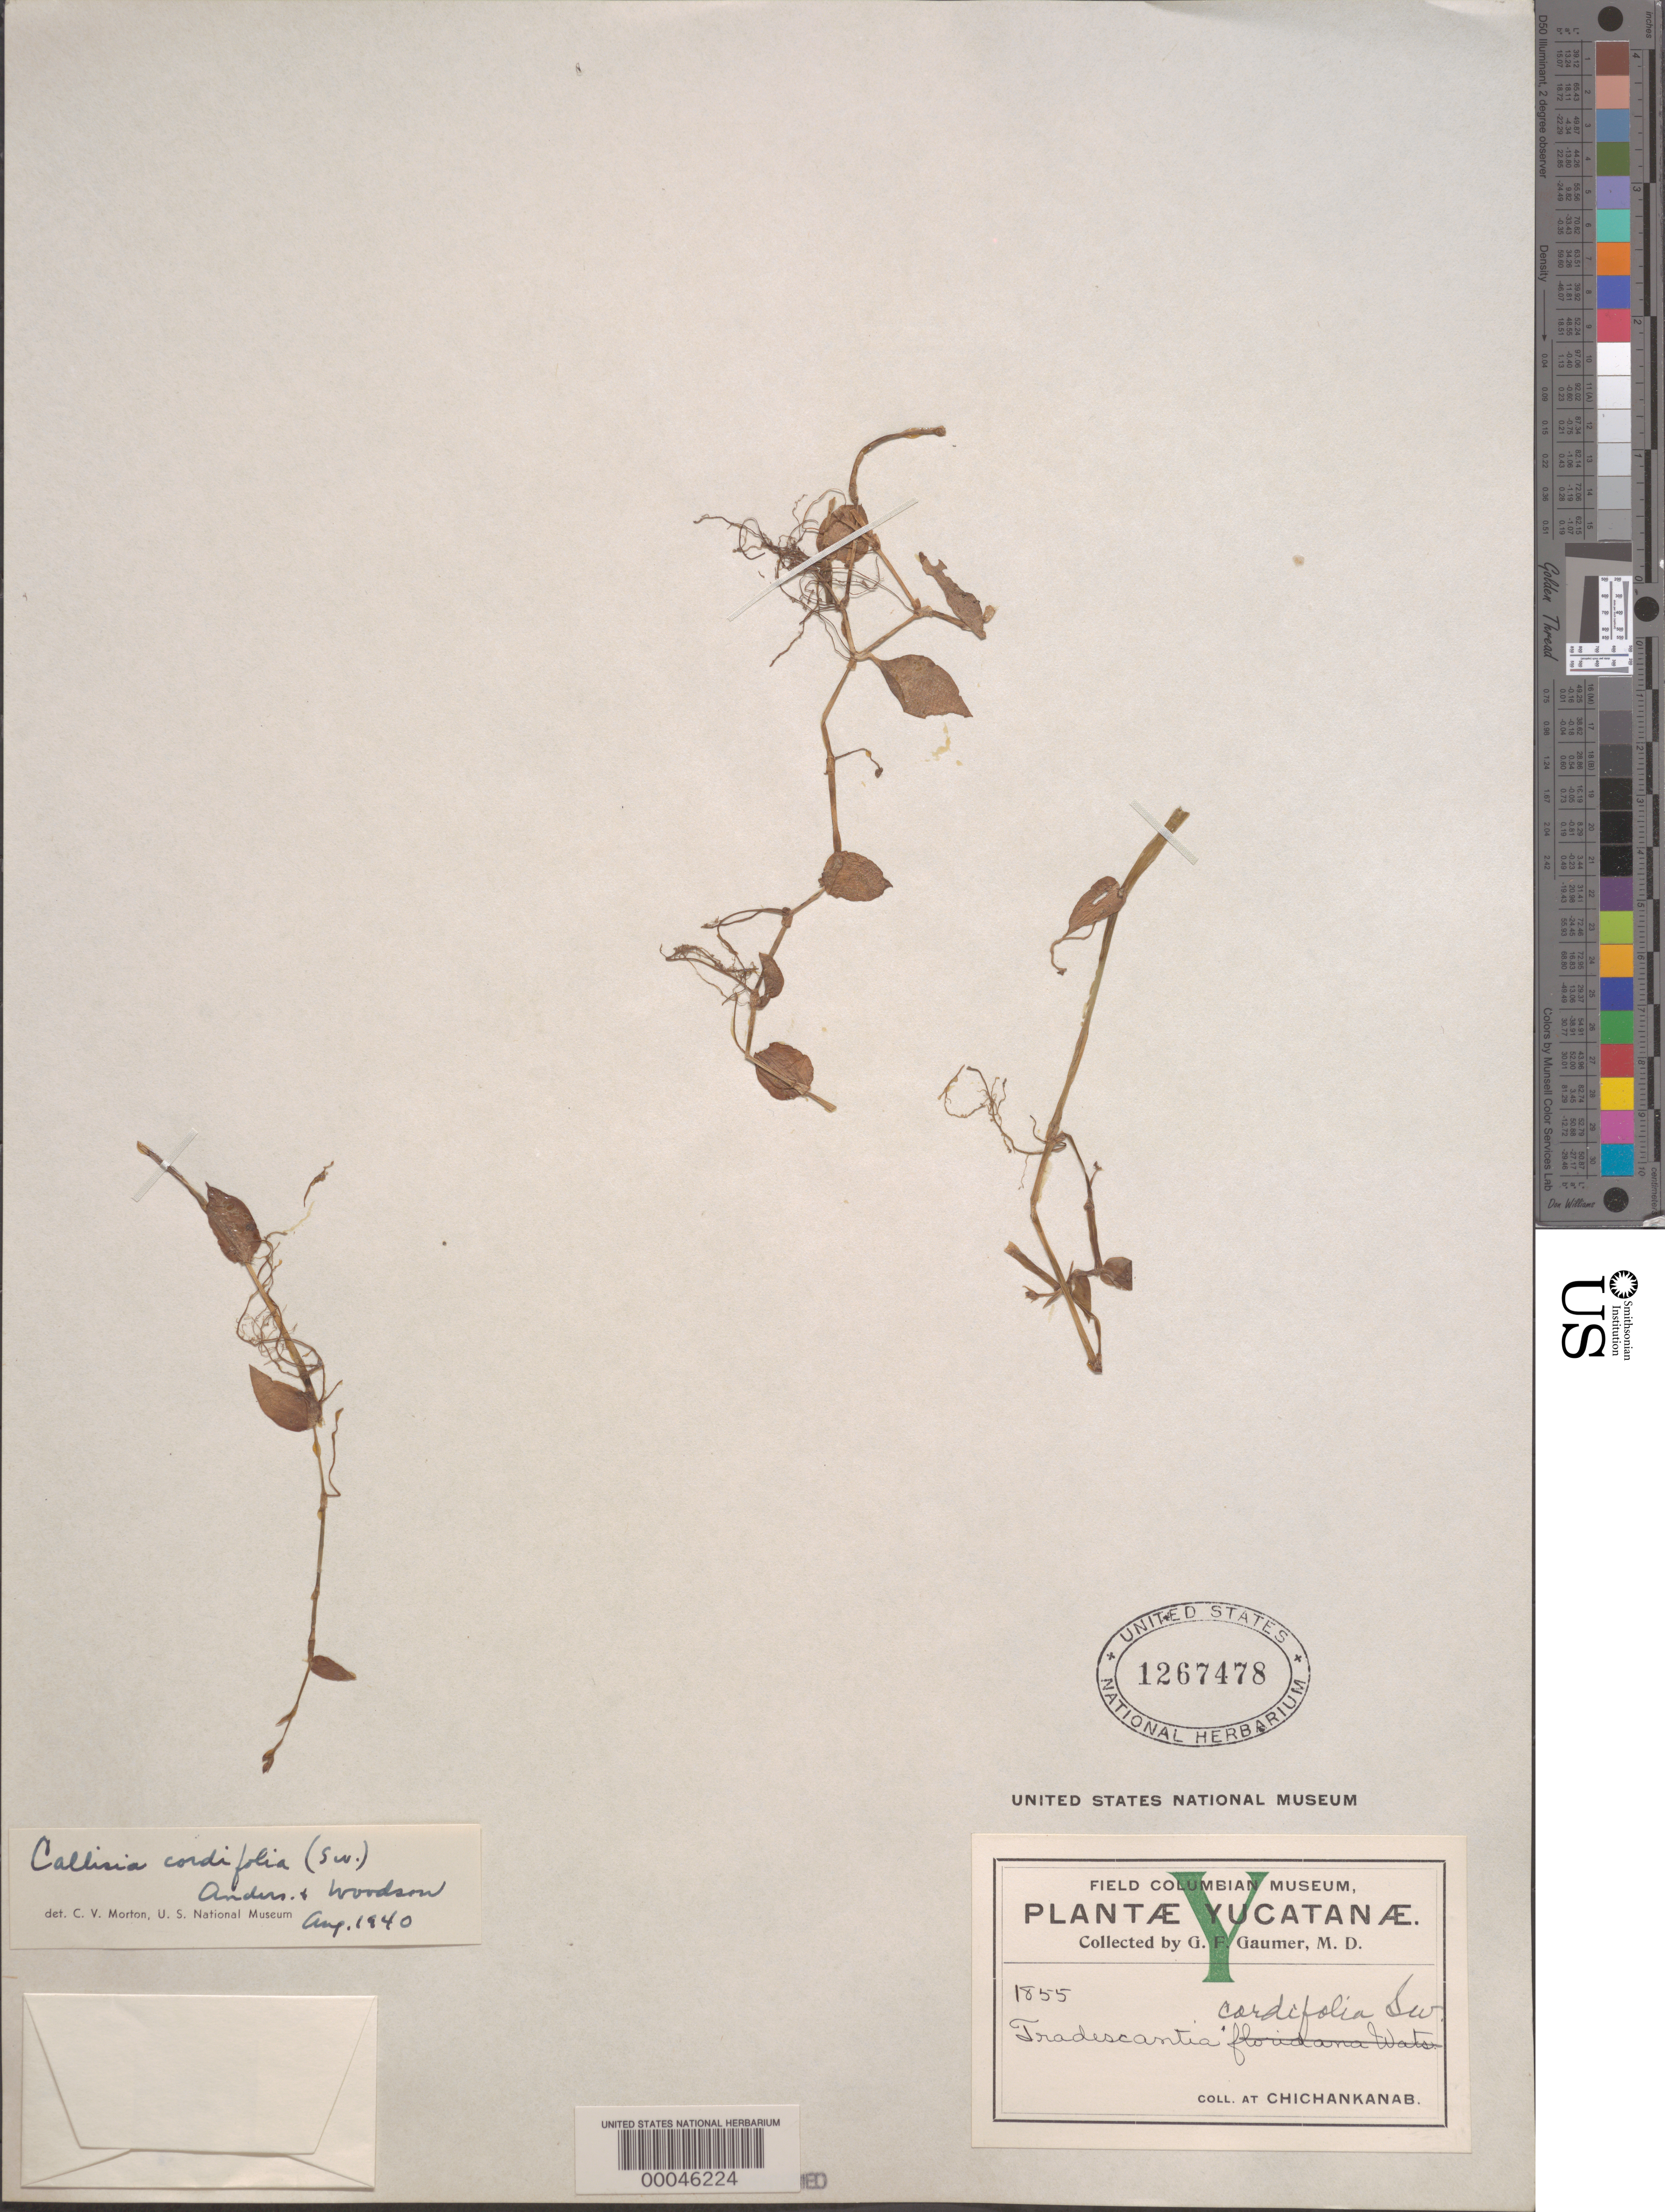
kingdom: Plantae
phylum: Tracheophyta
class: Liliopsida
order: Commelinales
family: Commelinaceae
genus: Callisia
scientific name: Callisia cordifolia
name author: (Sw.) E.S. Anderson & Woodson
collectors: G. F. Gaumer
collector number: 1855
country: Mexico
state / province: Yucatán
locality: Chichankanab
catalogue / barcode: US 1267478